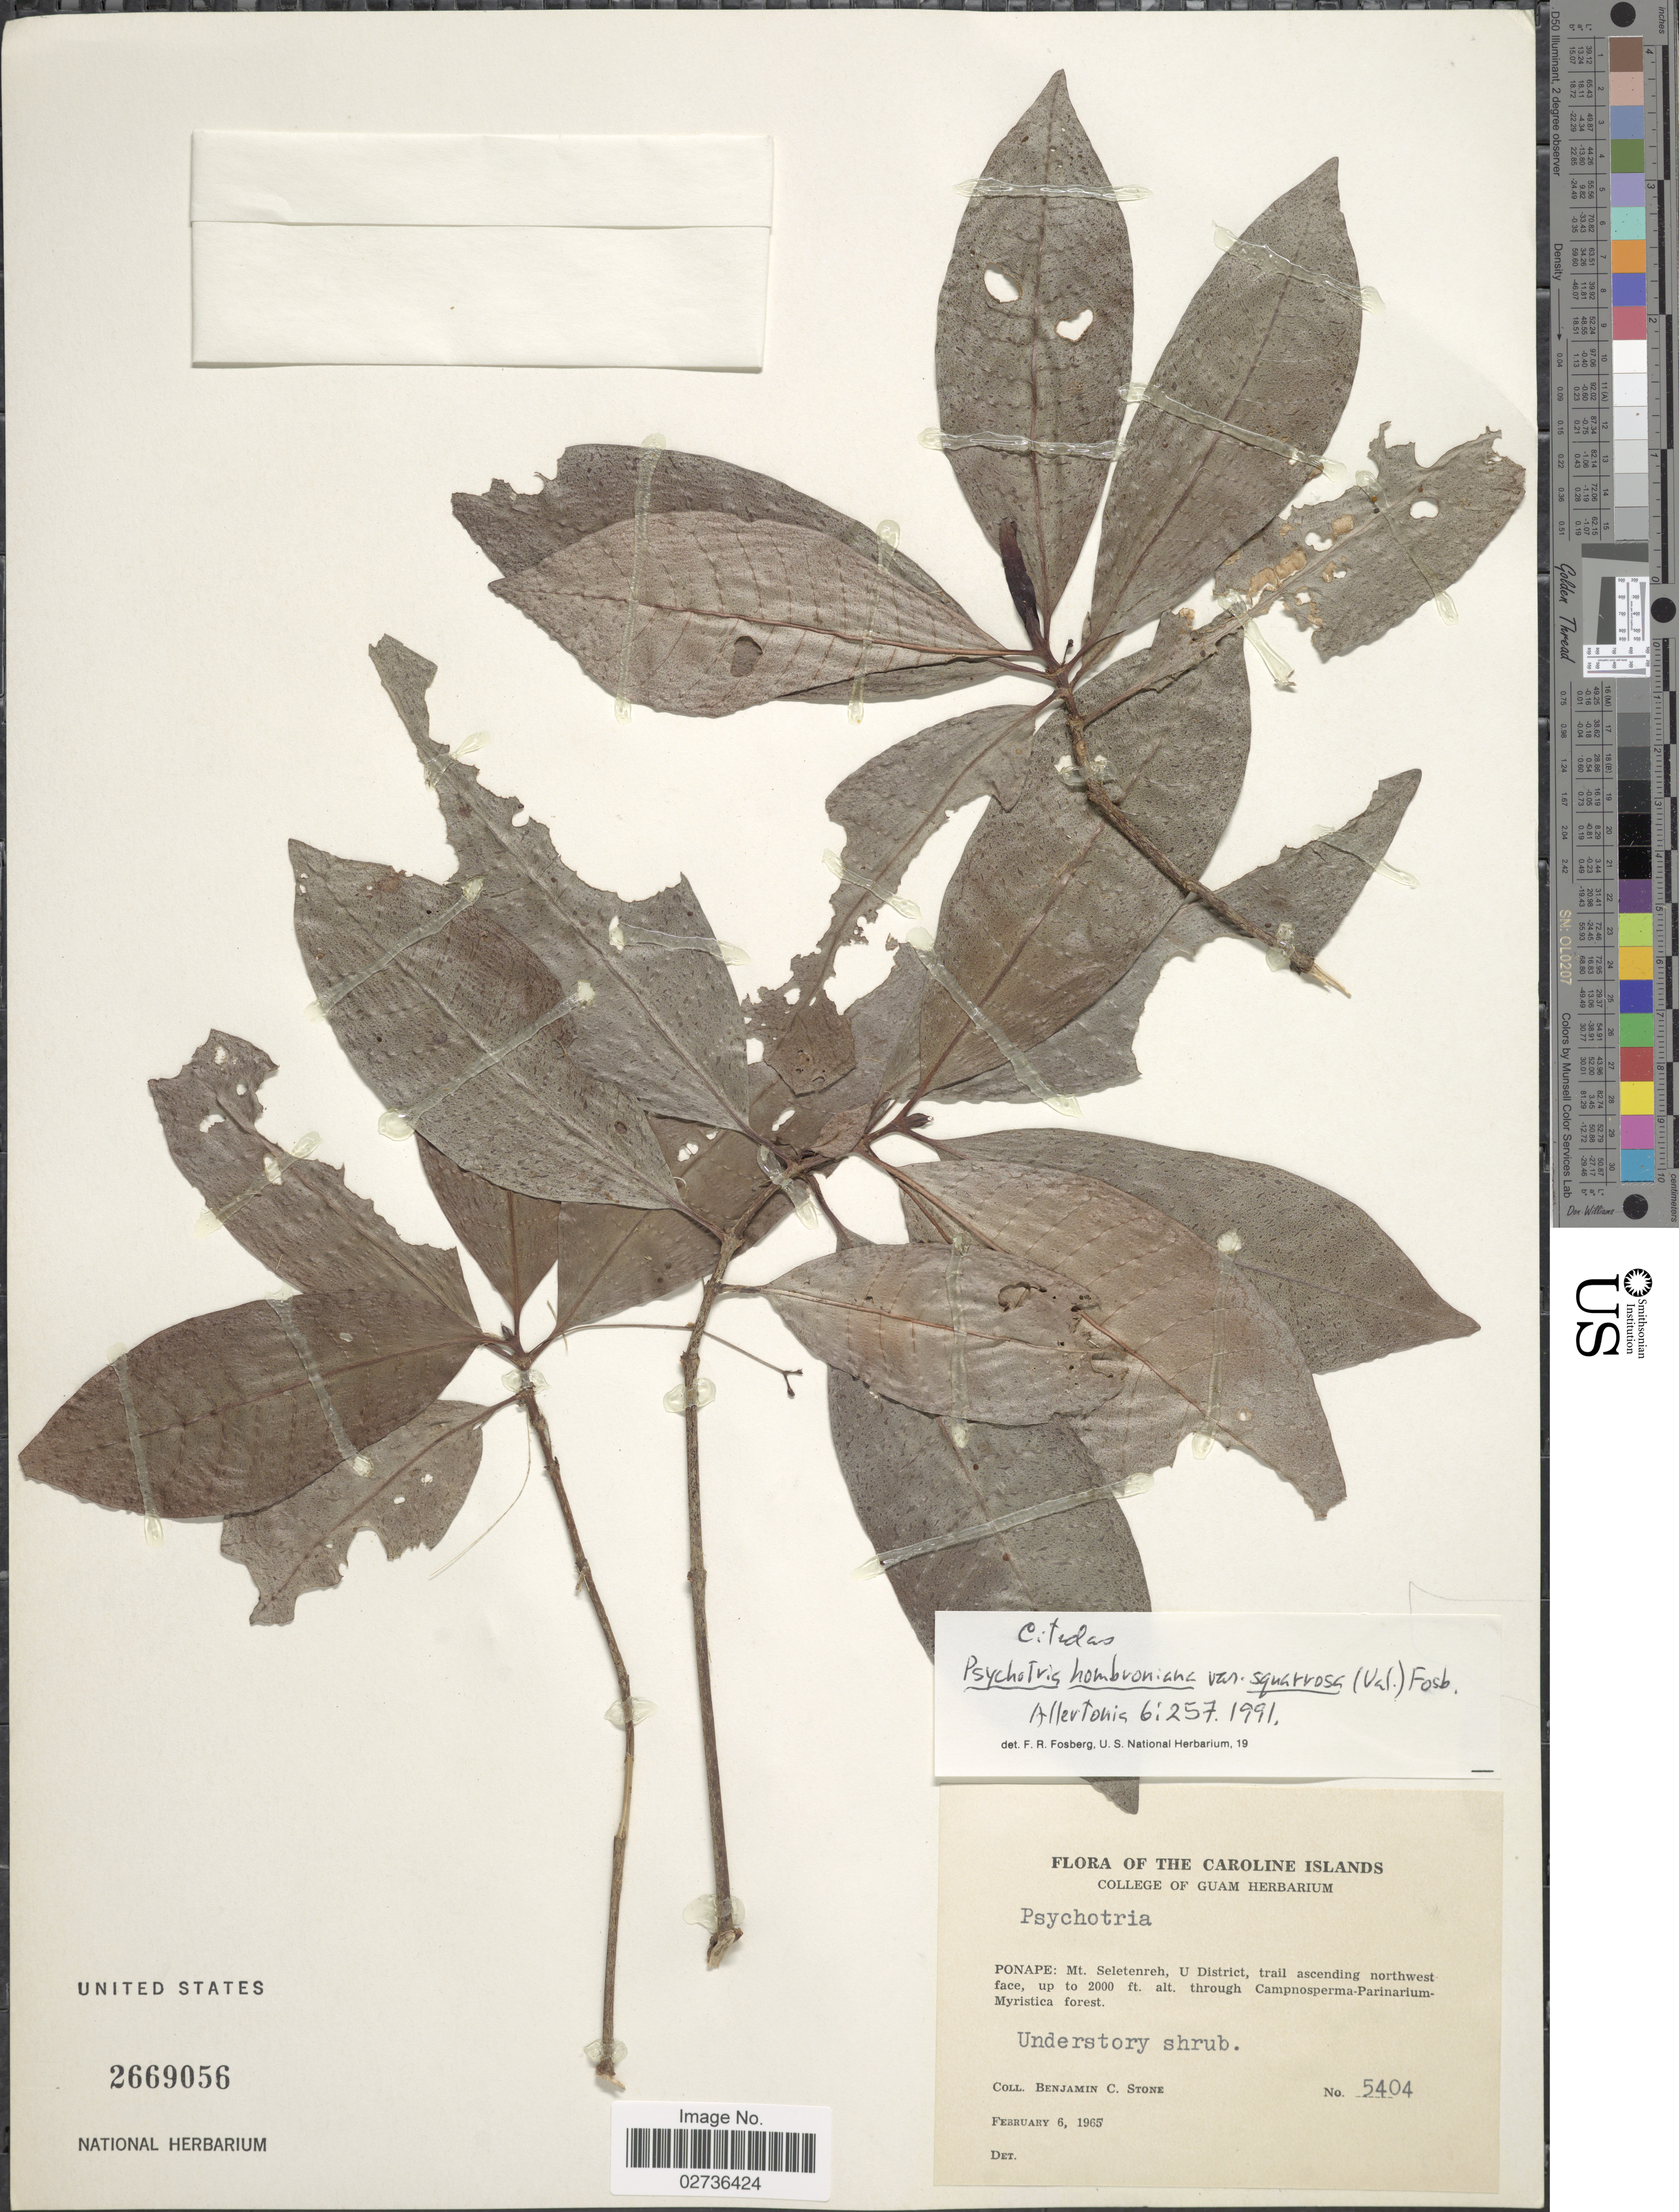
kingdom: Plantae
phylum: Tracheophyta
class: Magnoliopsida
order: Gentianales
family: Rubiaceae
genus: Psychotria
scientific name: Psychotria hombroniana var. squarrosa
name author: (Valeton) Fosberg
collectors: B. C. Stone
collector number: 5404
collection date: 1965-02-06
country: Micronesia, Federated States of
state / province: Pohnpei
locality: The Caroline Islands, Ponape: Mt. Seletenreh, U District, trail ascending northwest face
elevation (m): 610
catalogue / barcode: US 2669056